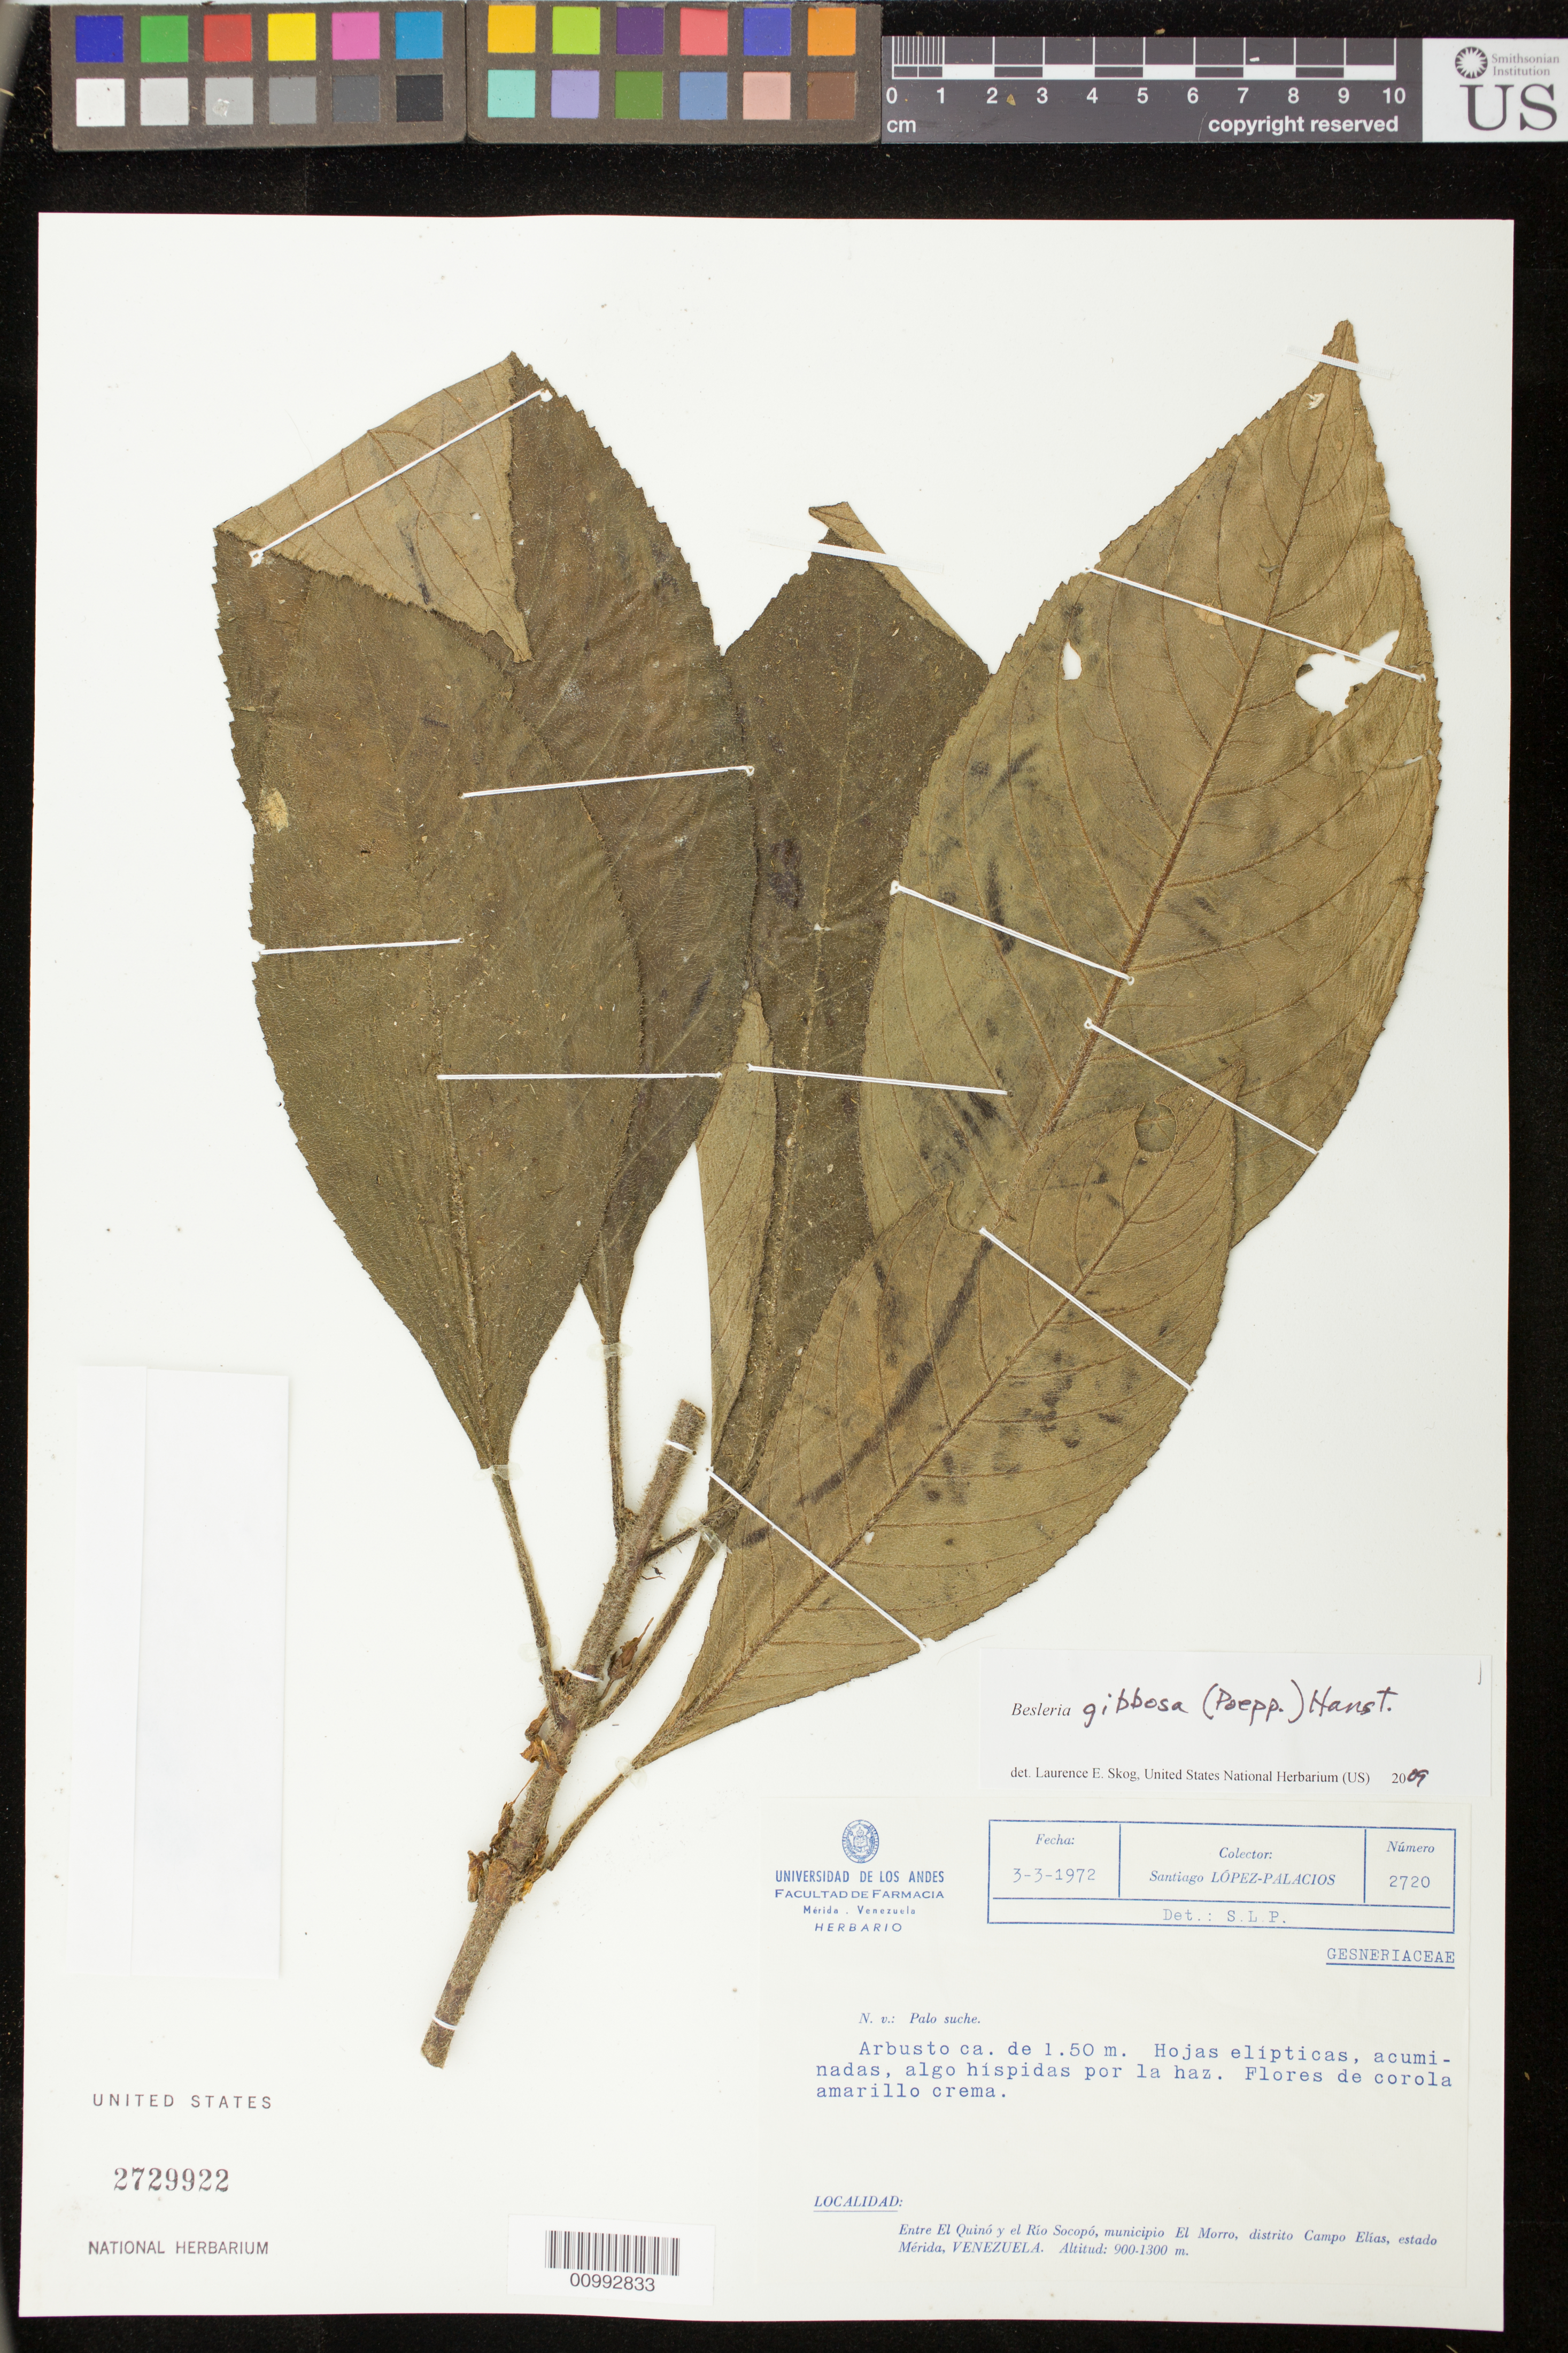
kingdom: Plantae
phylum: Tracheophyta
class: Magnoliopsida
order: Lamiales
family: Gesneriaceae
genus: Besleria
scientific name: Besleria gibbosa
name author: (Poepp.) Hanst.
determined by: Skog, Laurence E.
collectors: S. Lopez-P.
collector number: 2720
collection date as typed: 03 Mar 1972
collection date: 1972-03-03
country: Venezuela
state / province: Mérida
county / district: Campo Elías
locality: Entre El Quinó y el Río Socopó, mpio. El Morro, distrito Campo Elías, estado Mérida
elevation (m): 900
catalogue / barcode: US 2729922